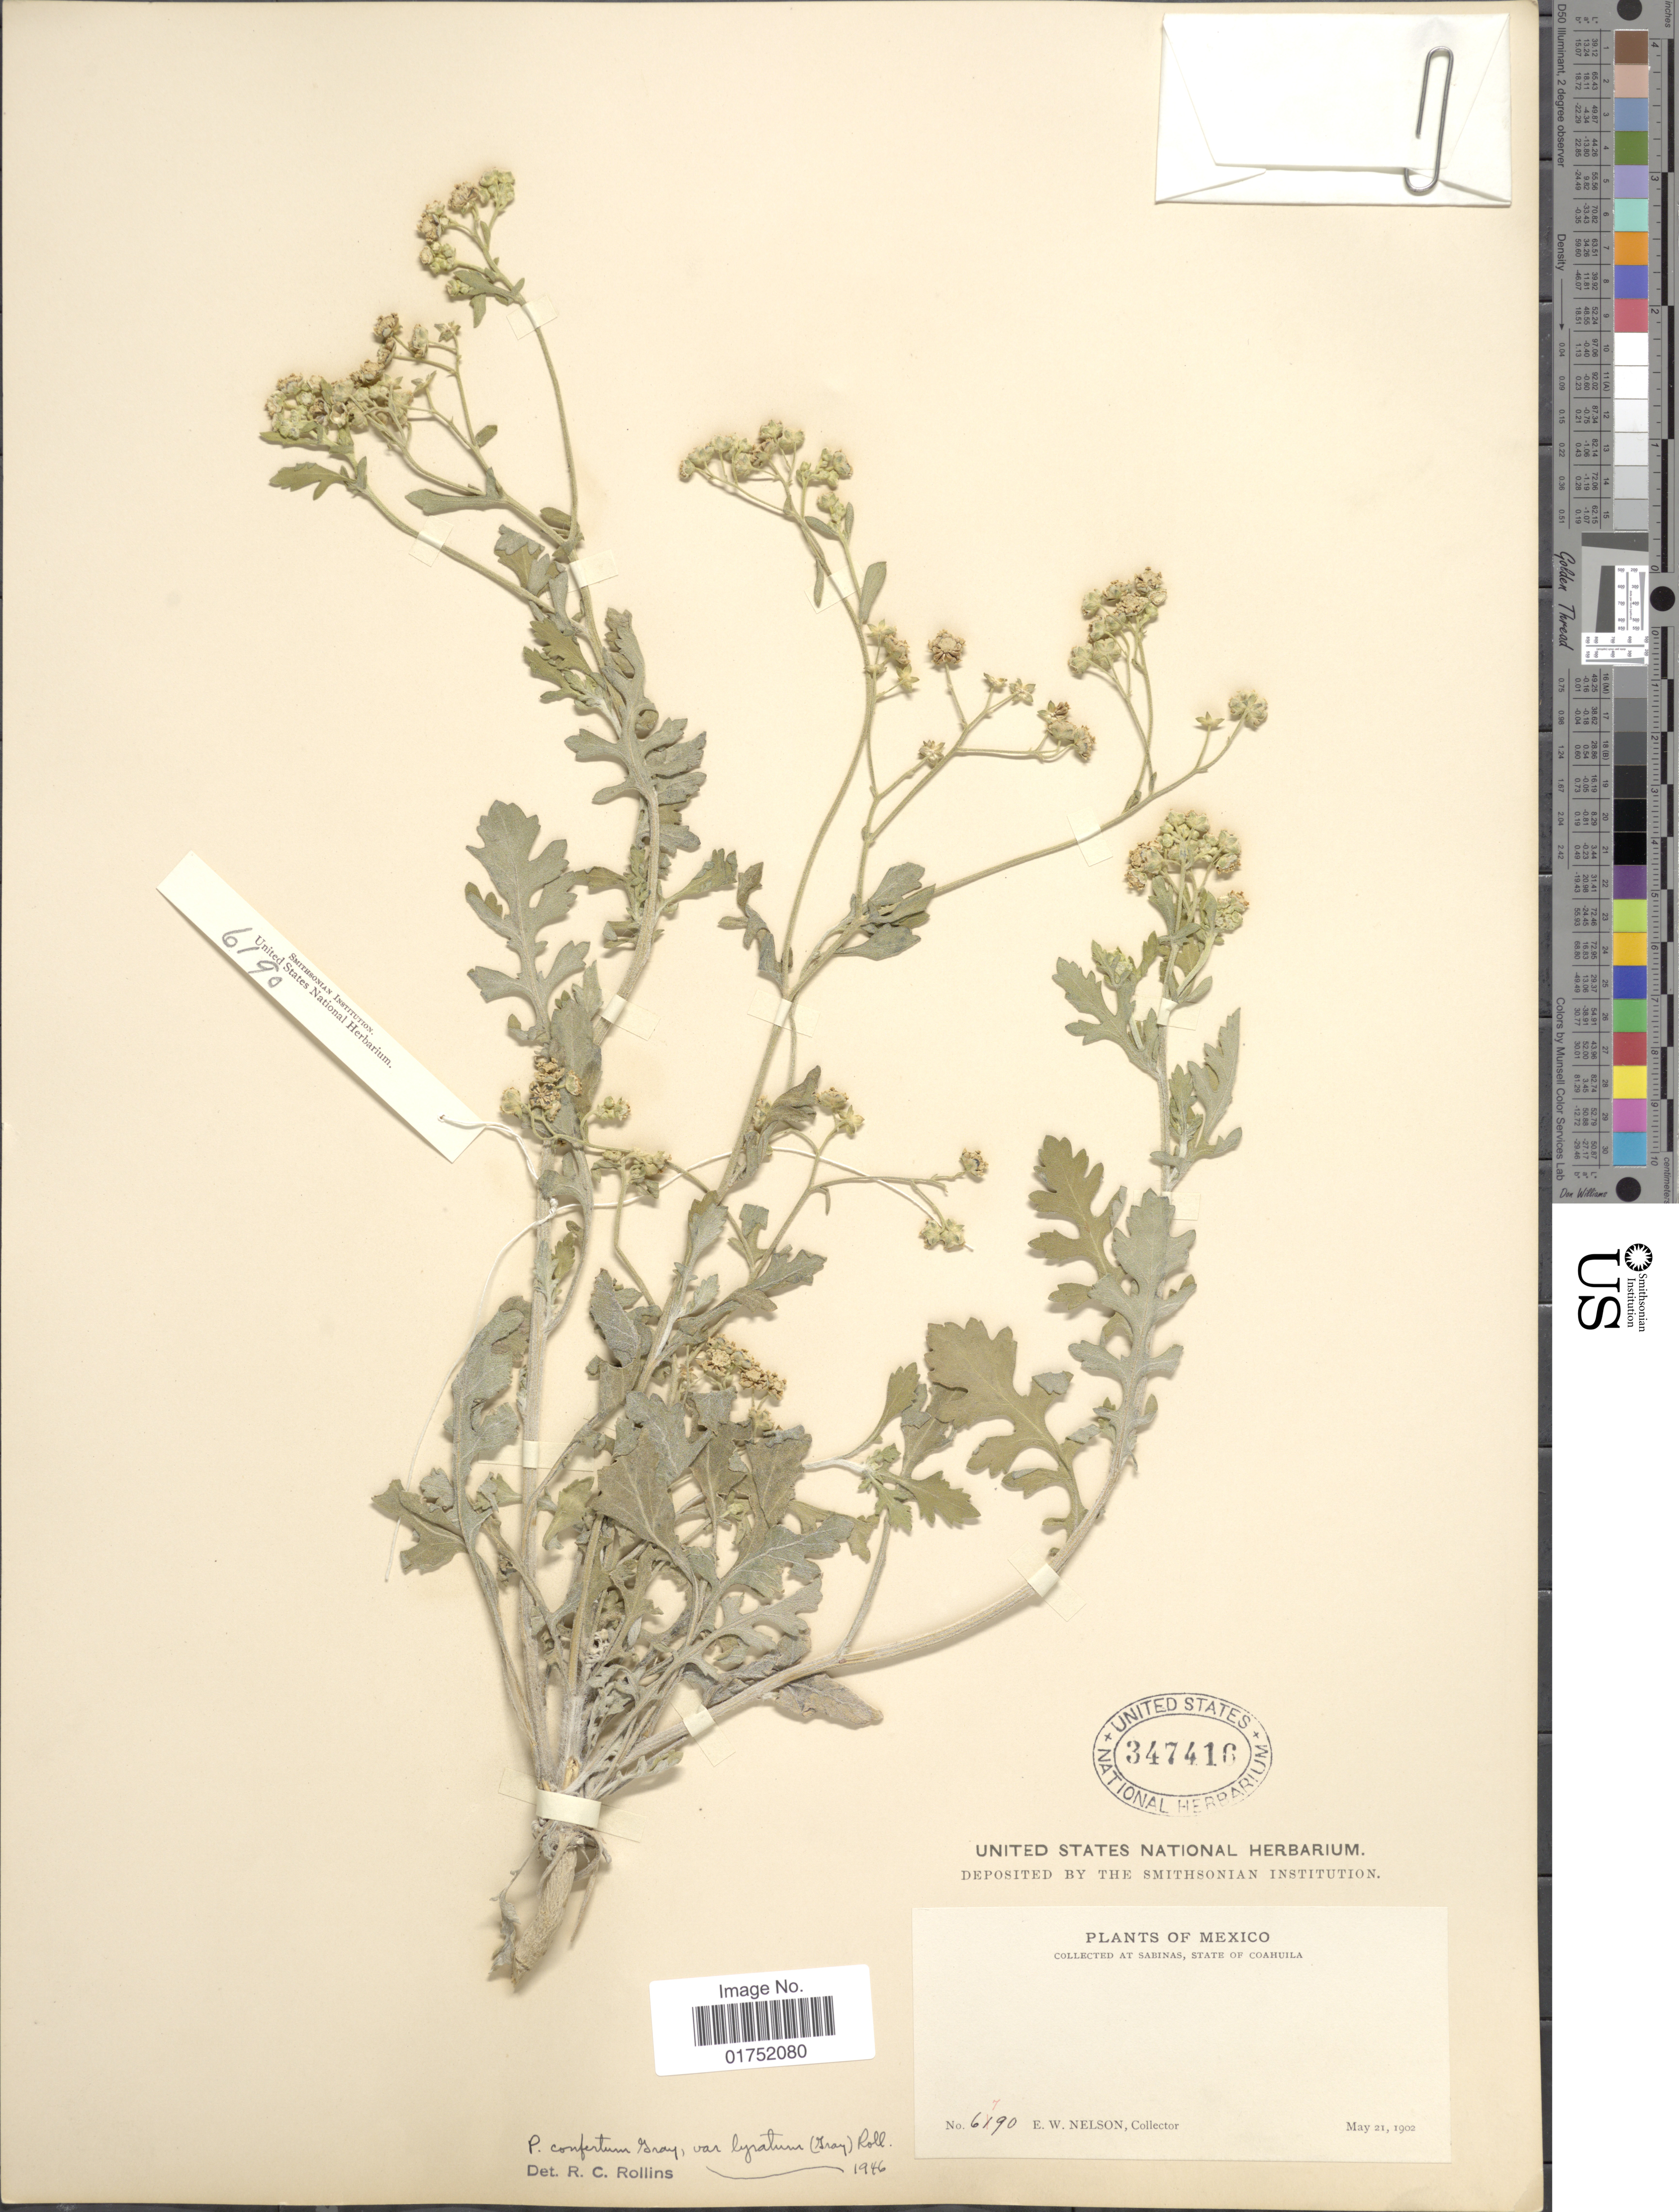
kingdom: Plantae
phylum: Tracheophyta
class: Magnoliopsida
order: Asterales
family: Asteraceae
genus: Parthenium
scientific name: Parthenium confertum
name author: A. Gray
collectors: E. W. Nelson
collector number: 6790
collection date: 1902-05-21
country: Mexico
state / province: Coahuila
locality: Sabinas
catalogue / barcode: US 347416